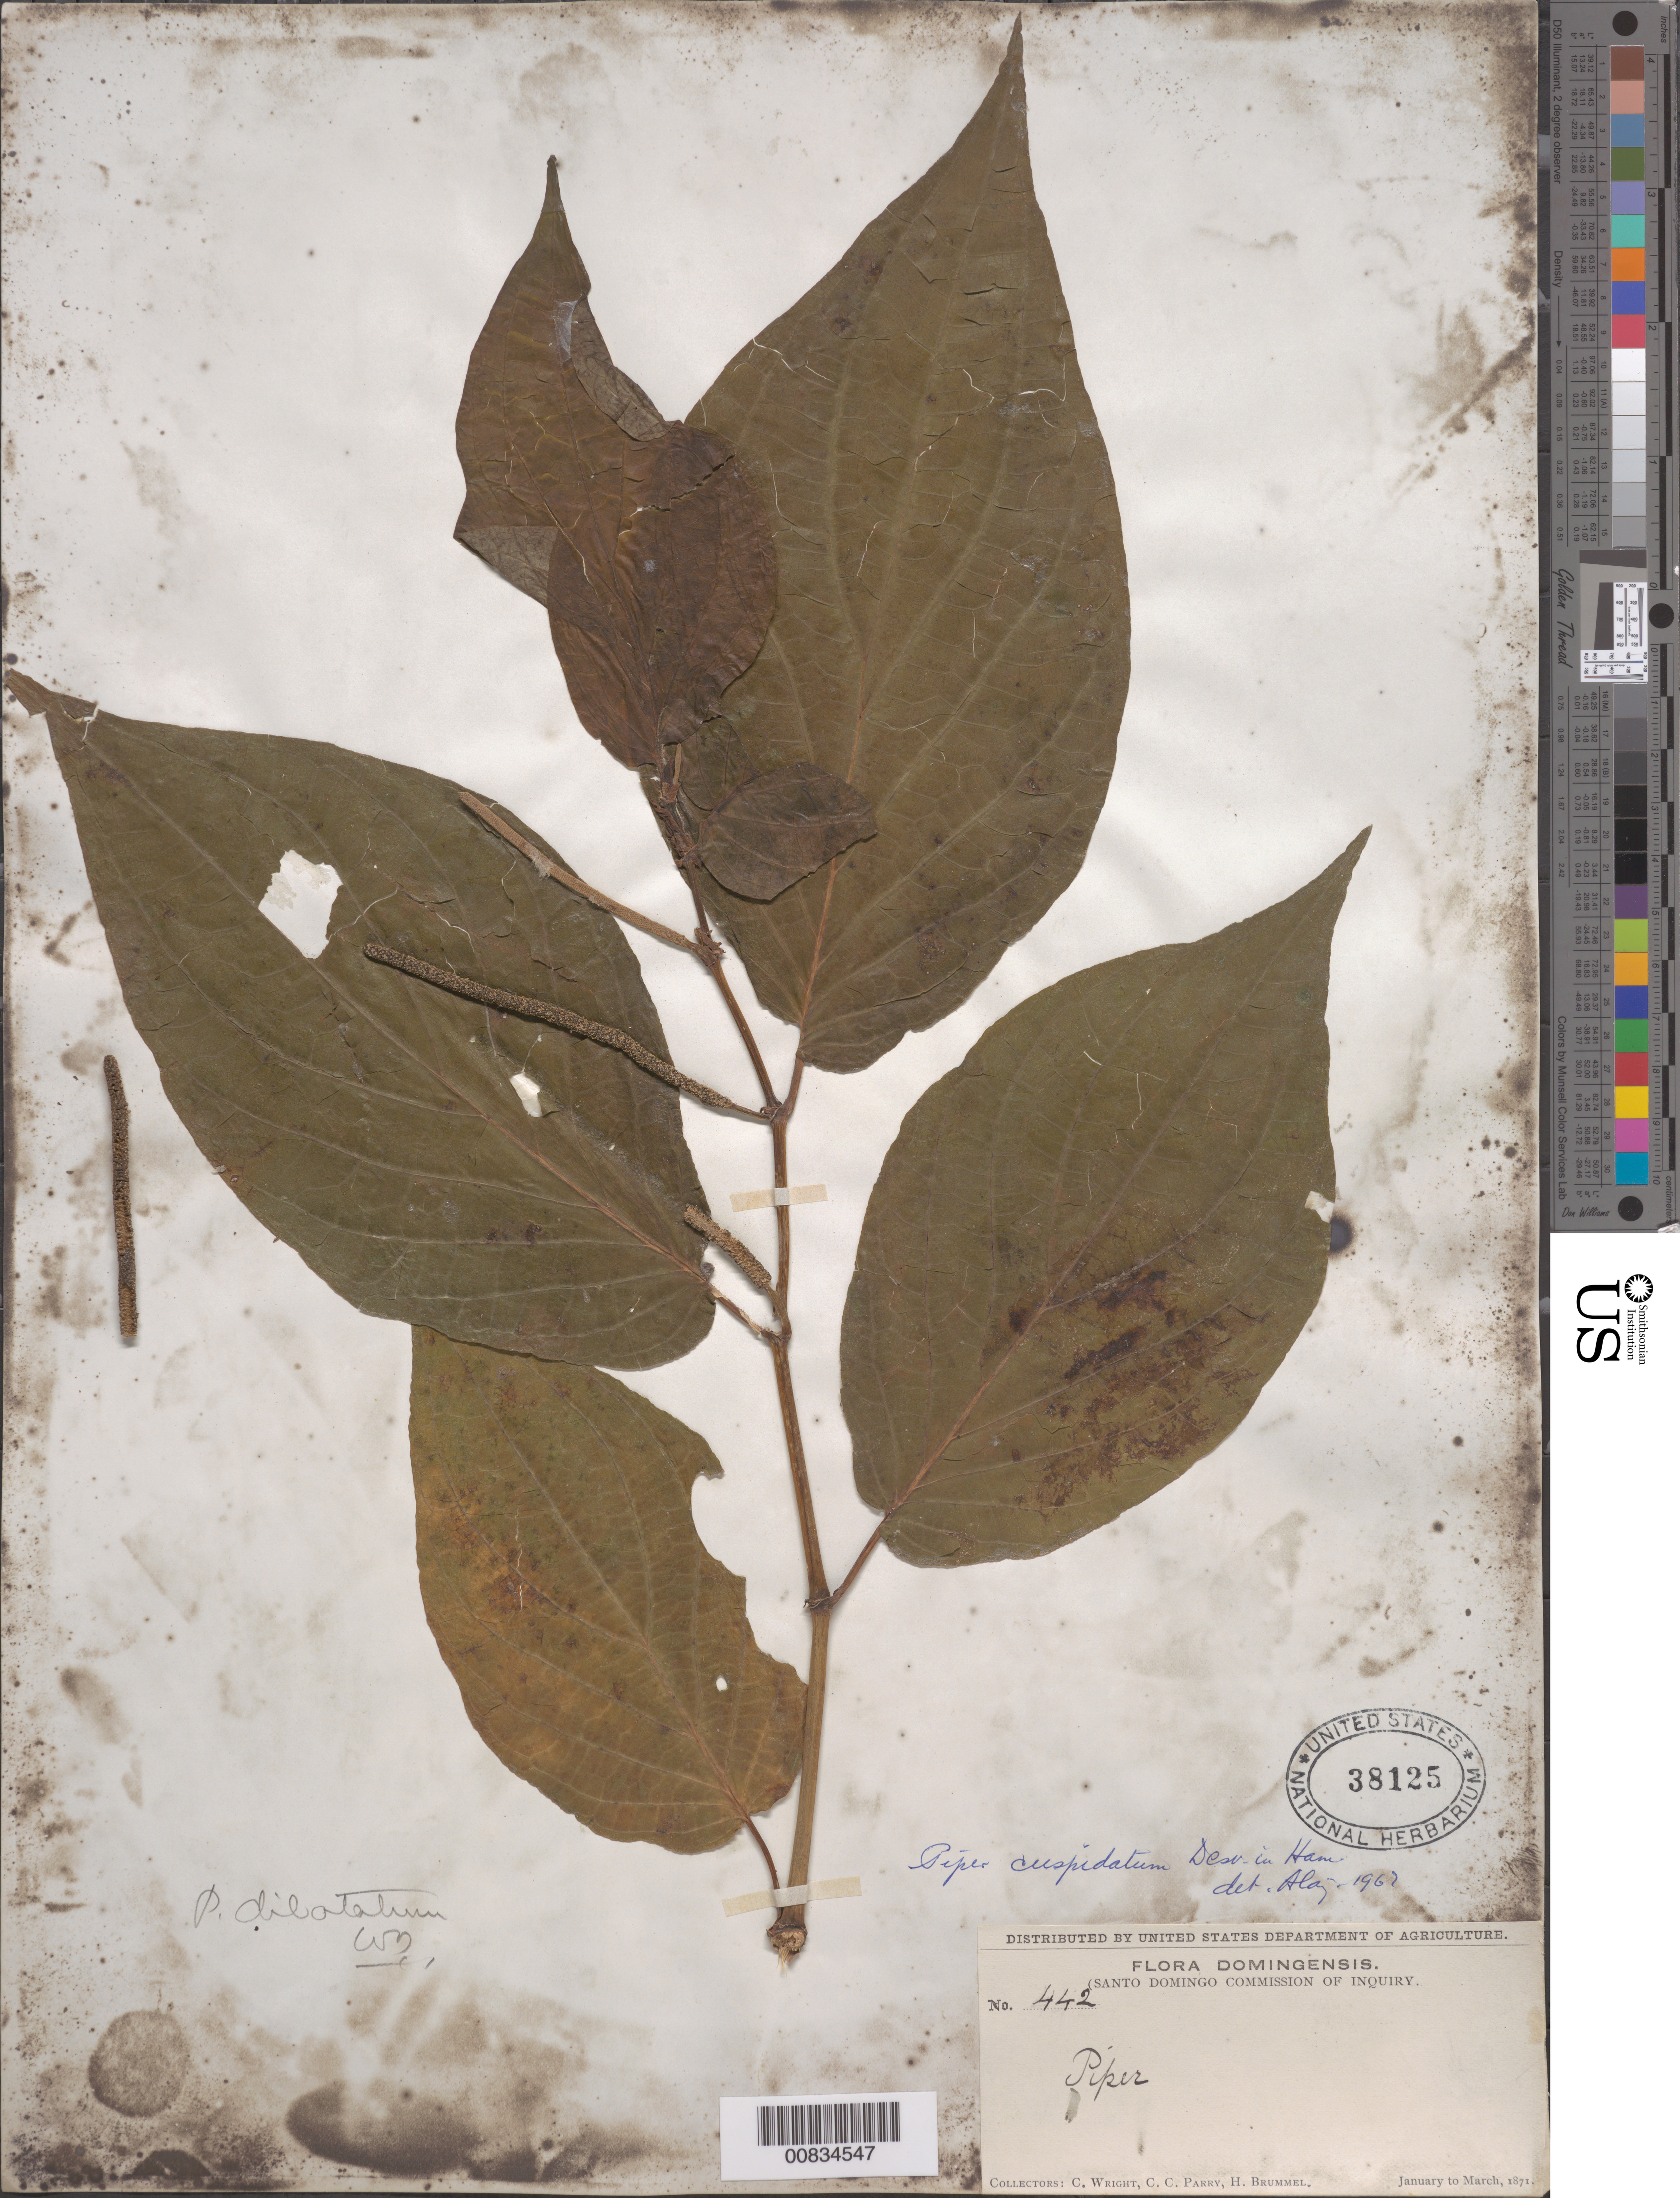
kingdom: Plantae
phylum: Tracheophyta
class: Magnoliopsida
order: Piperales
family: Piperaceae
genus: Piper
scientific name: Piper cuspidatum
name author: Desv. ex Ham.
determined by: Liogier, Alain H.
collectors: C. Wright, C. C. Parry & H. Brummel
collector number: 442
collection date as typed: Jan 1871 to -- Mar 1871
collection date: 1871-01/1871-03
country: Dominican Republic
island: Hispaniola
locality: Dominican Republic.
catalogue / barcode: US 38125